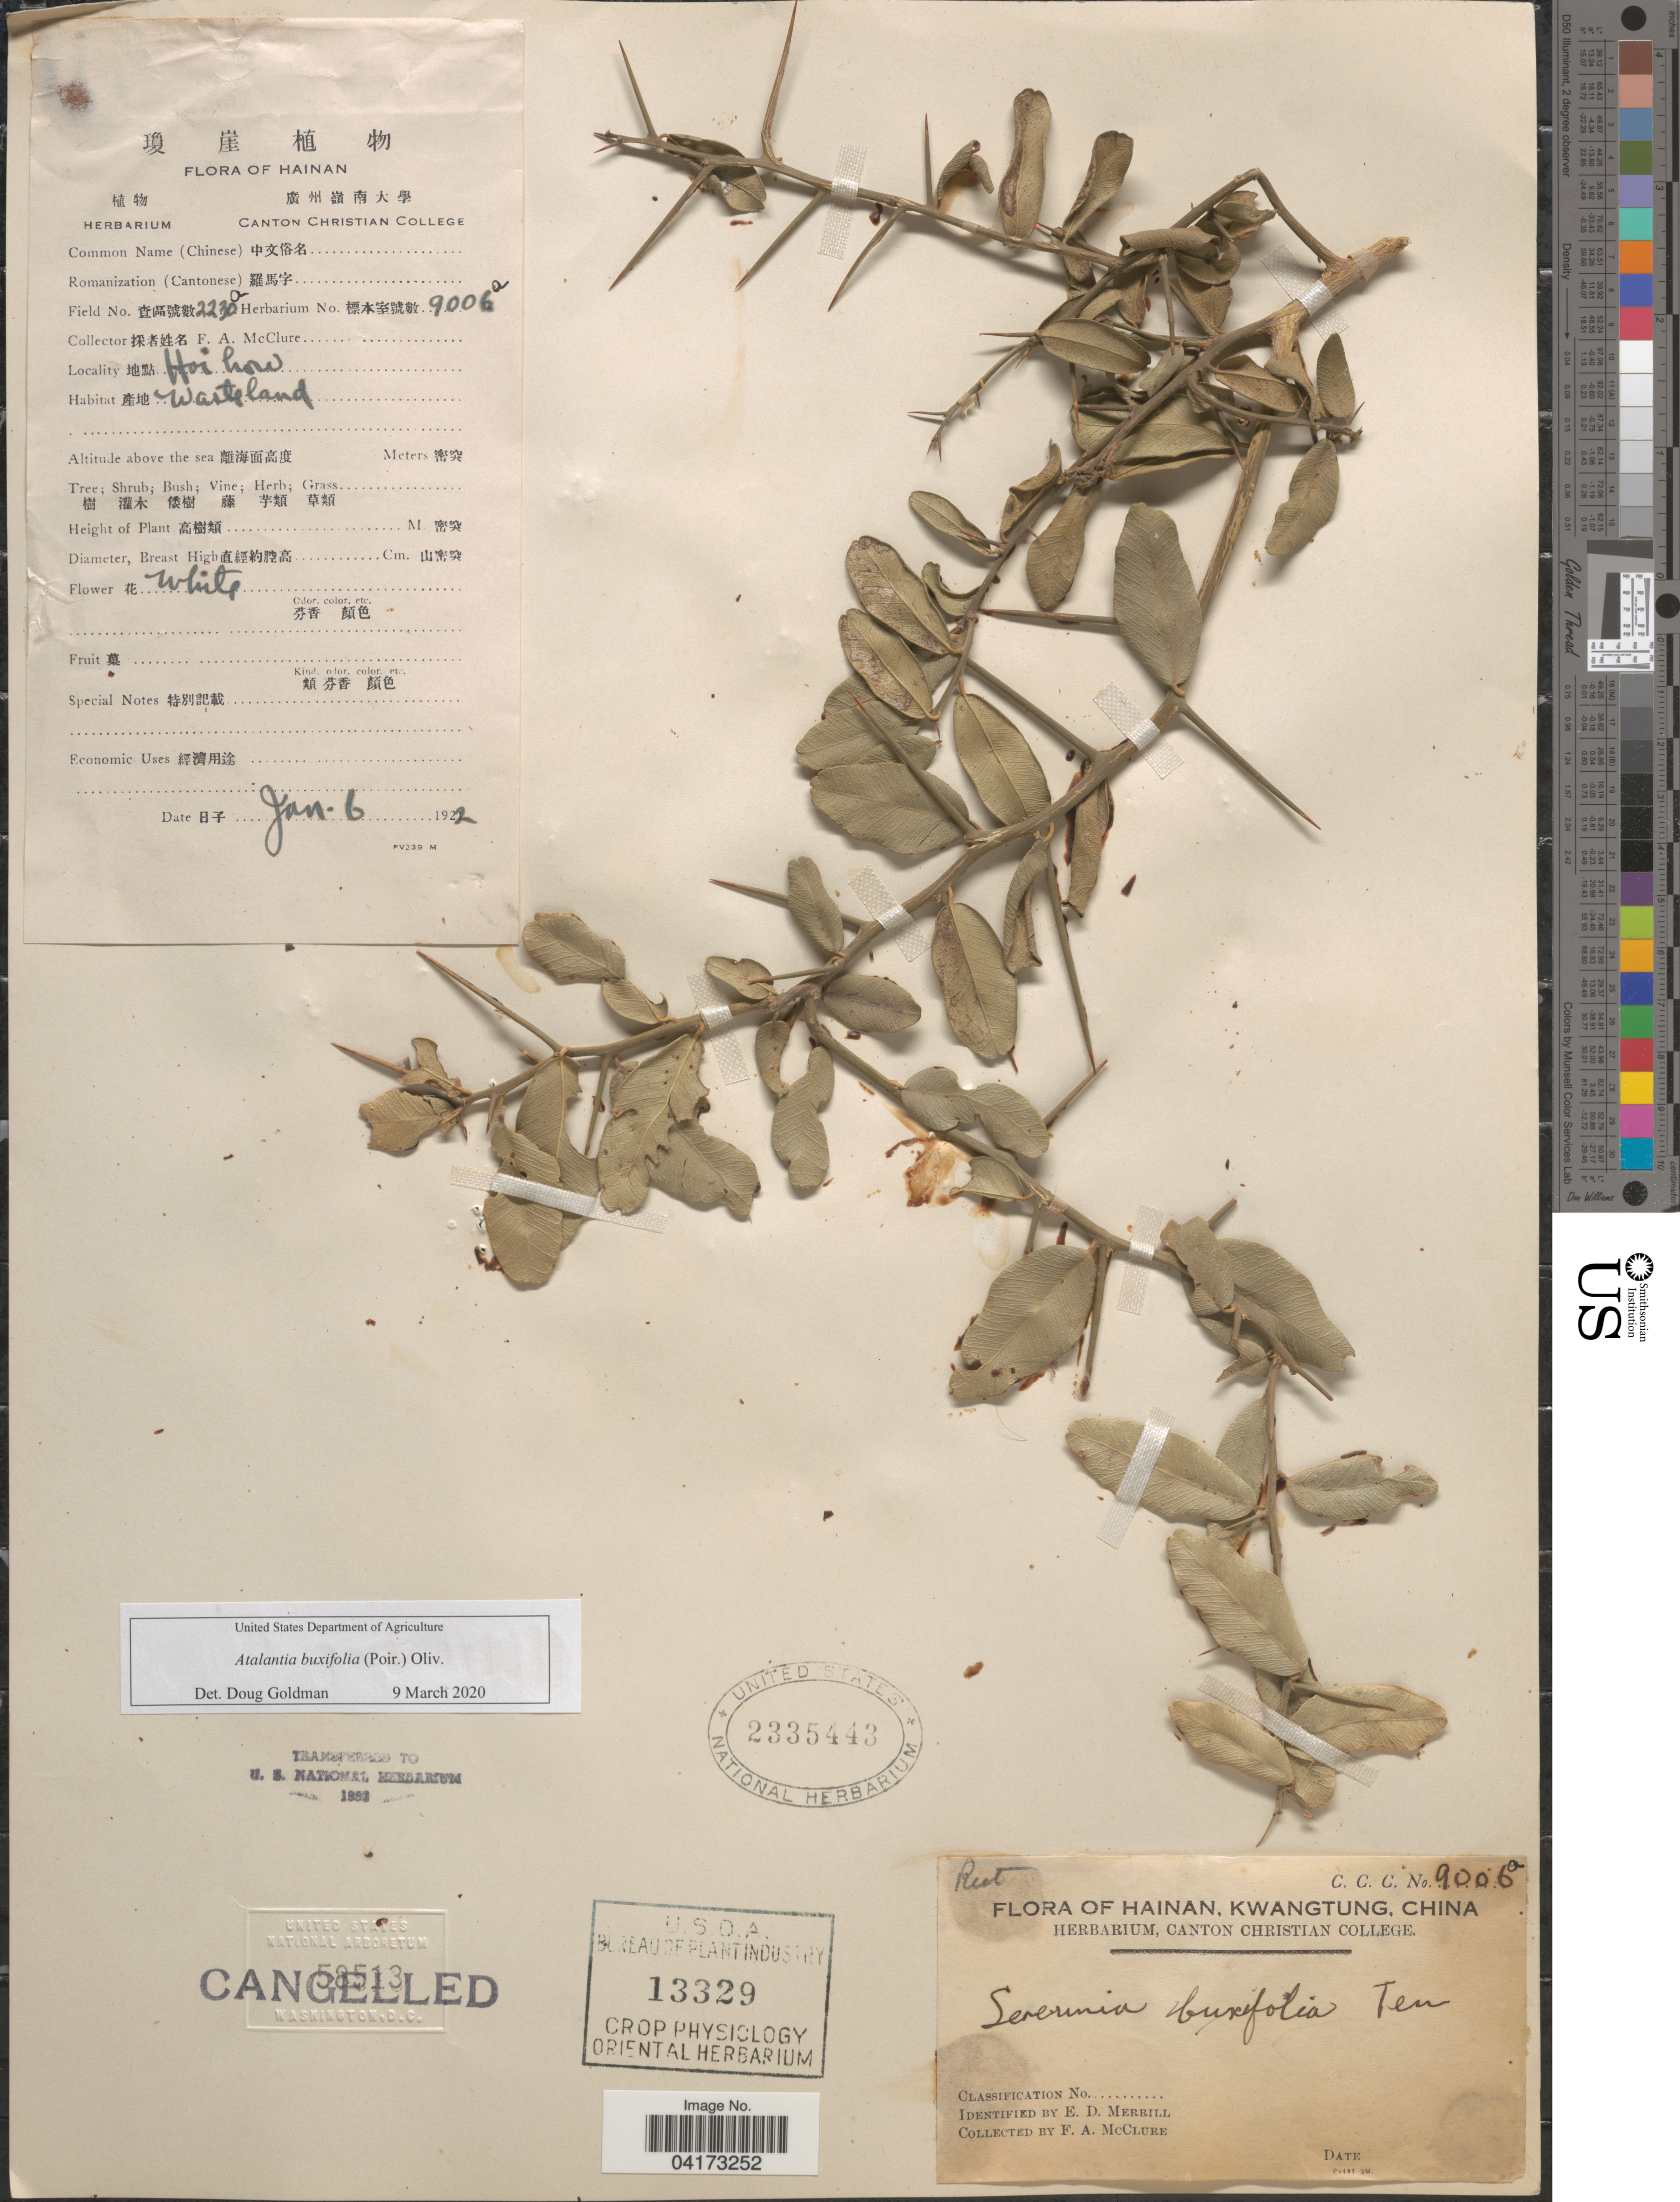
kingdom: Plantae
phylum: Tracheophyta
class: Magnoliopsida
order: Sapindales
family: Rutaceae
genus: Atalantia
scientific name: Atalantia buxifolia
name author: (Poir.) Oliv.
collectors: F. A. McClure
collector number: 9006a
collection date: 1922-01-06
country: China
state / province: Hainan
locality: Hai kou [interpreted]. Wasteland.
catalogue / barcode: US 2335443